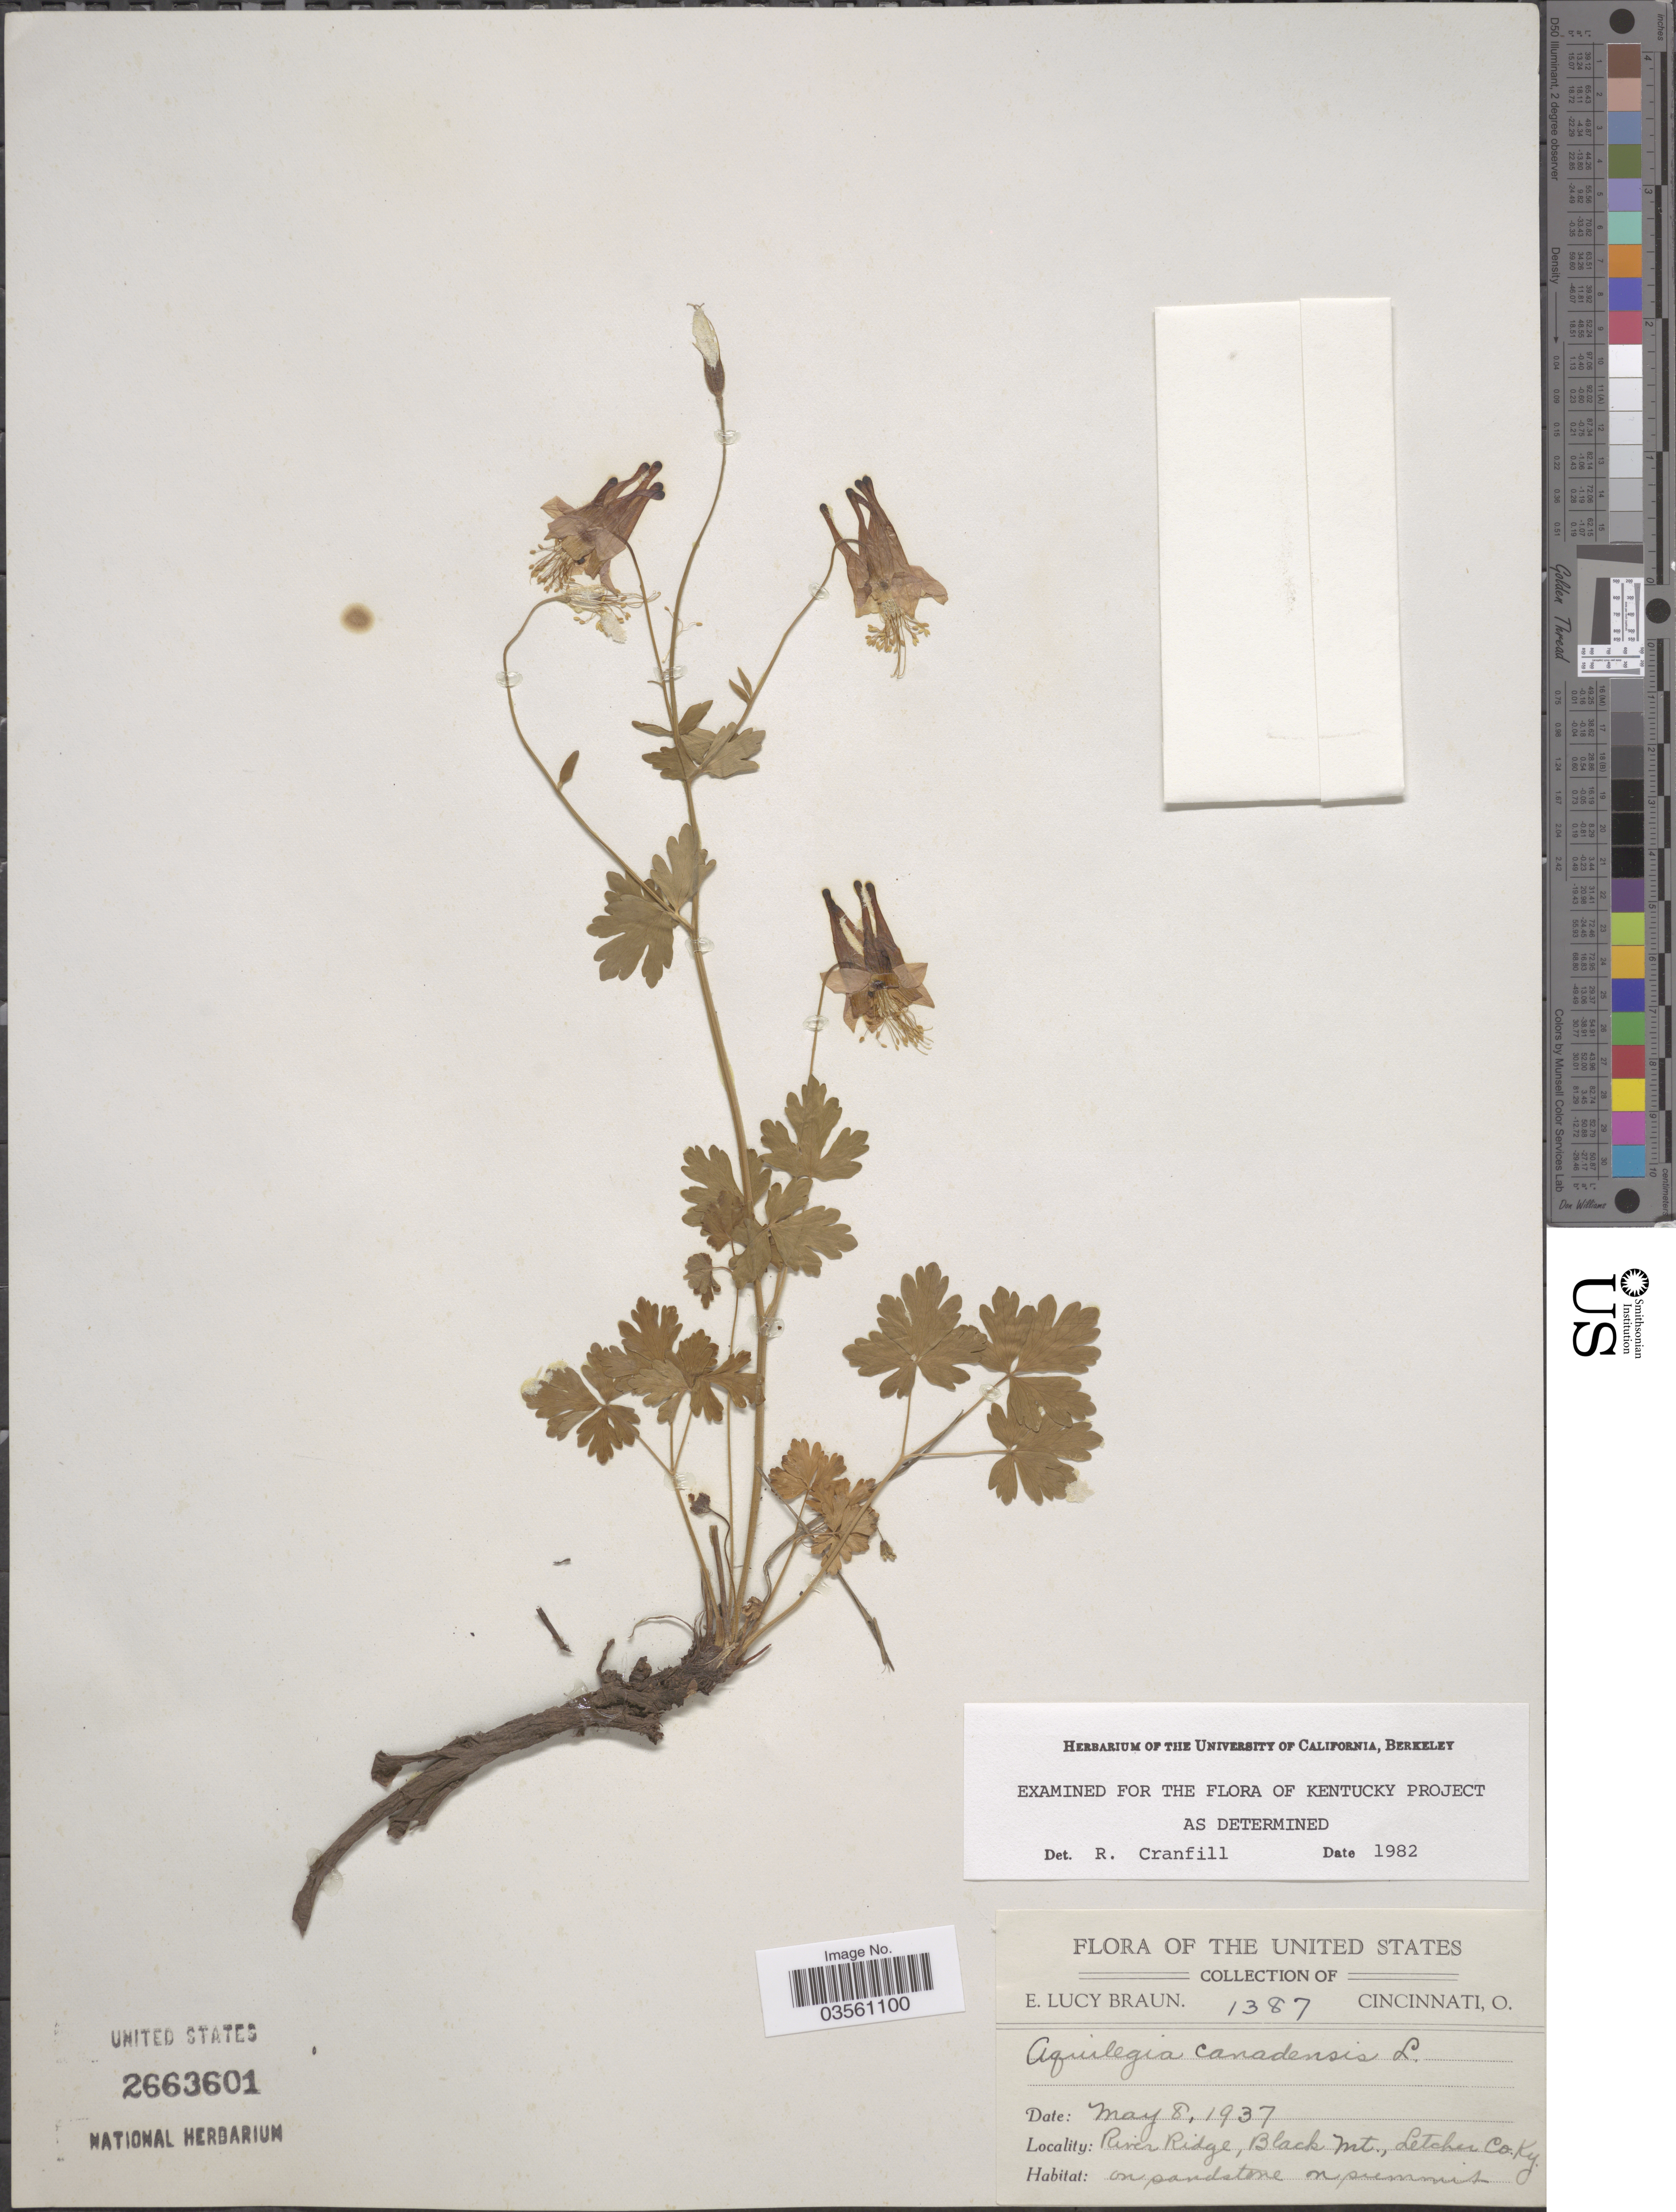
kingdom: Plantae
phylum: Tracheophyta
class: Magnoliopsida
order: Ranunculales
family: Ranunculaceae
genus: Aquilegia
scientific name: Aquilegia canadensis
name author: L.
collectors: E. L. Braun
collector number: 1387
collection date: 1937-05-08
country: United States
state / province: Kentucky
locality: River Ridge, Black Mt., Letcher Co.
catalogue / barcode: US 2663601